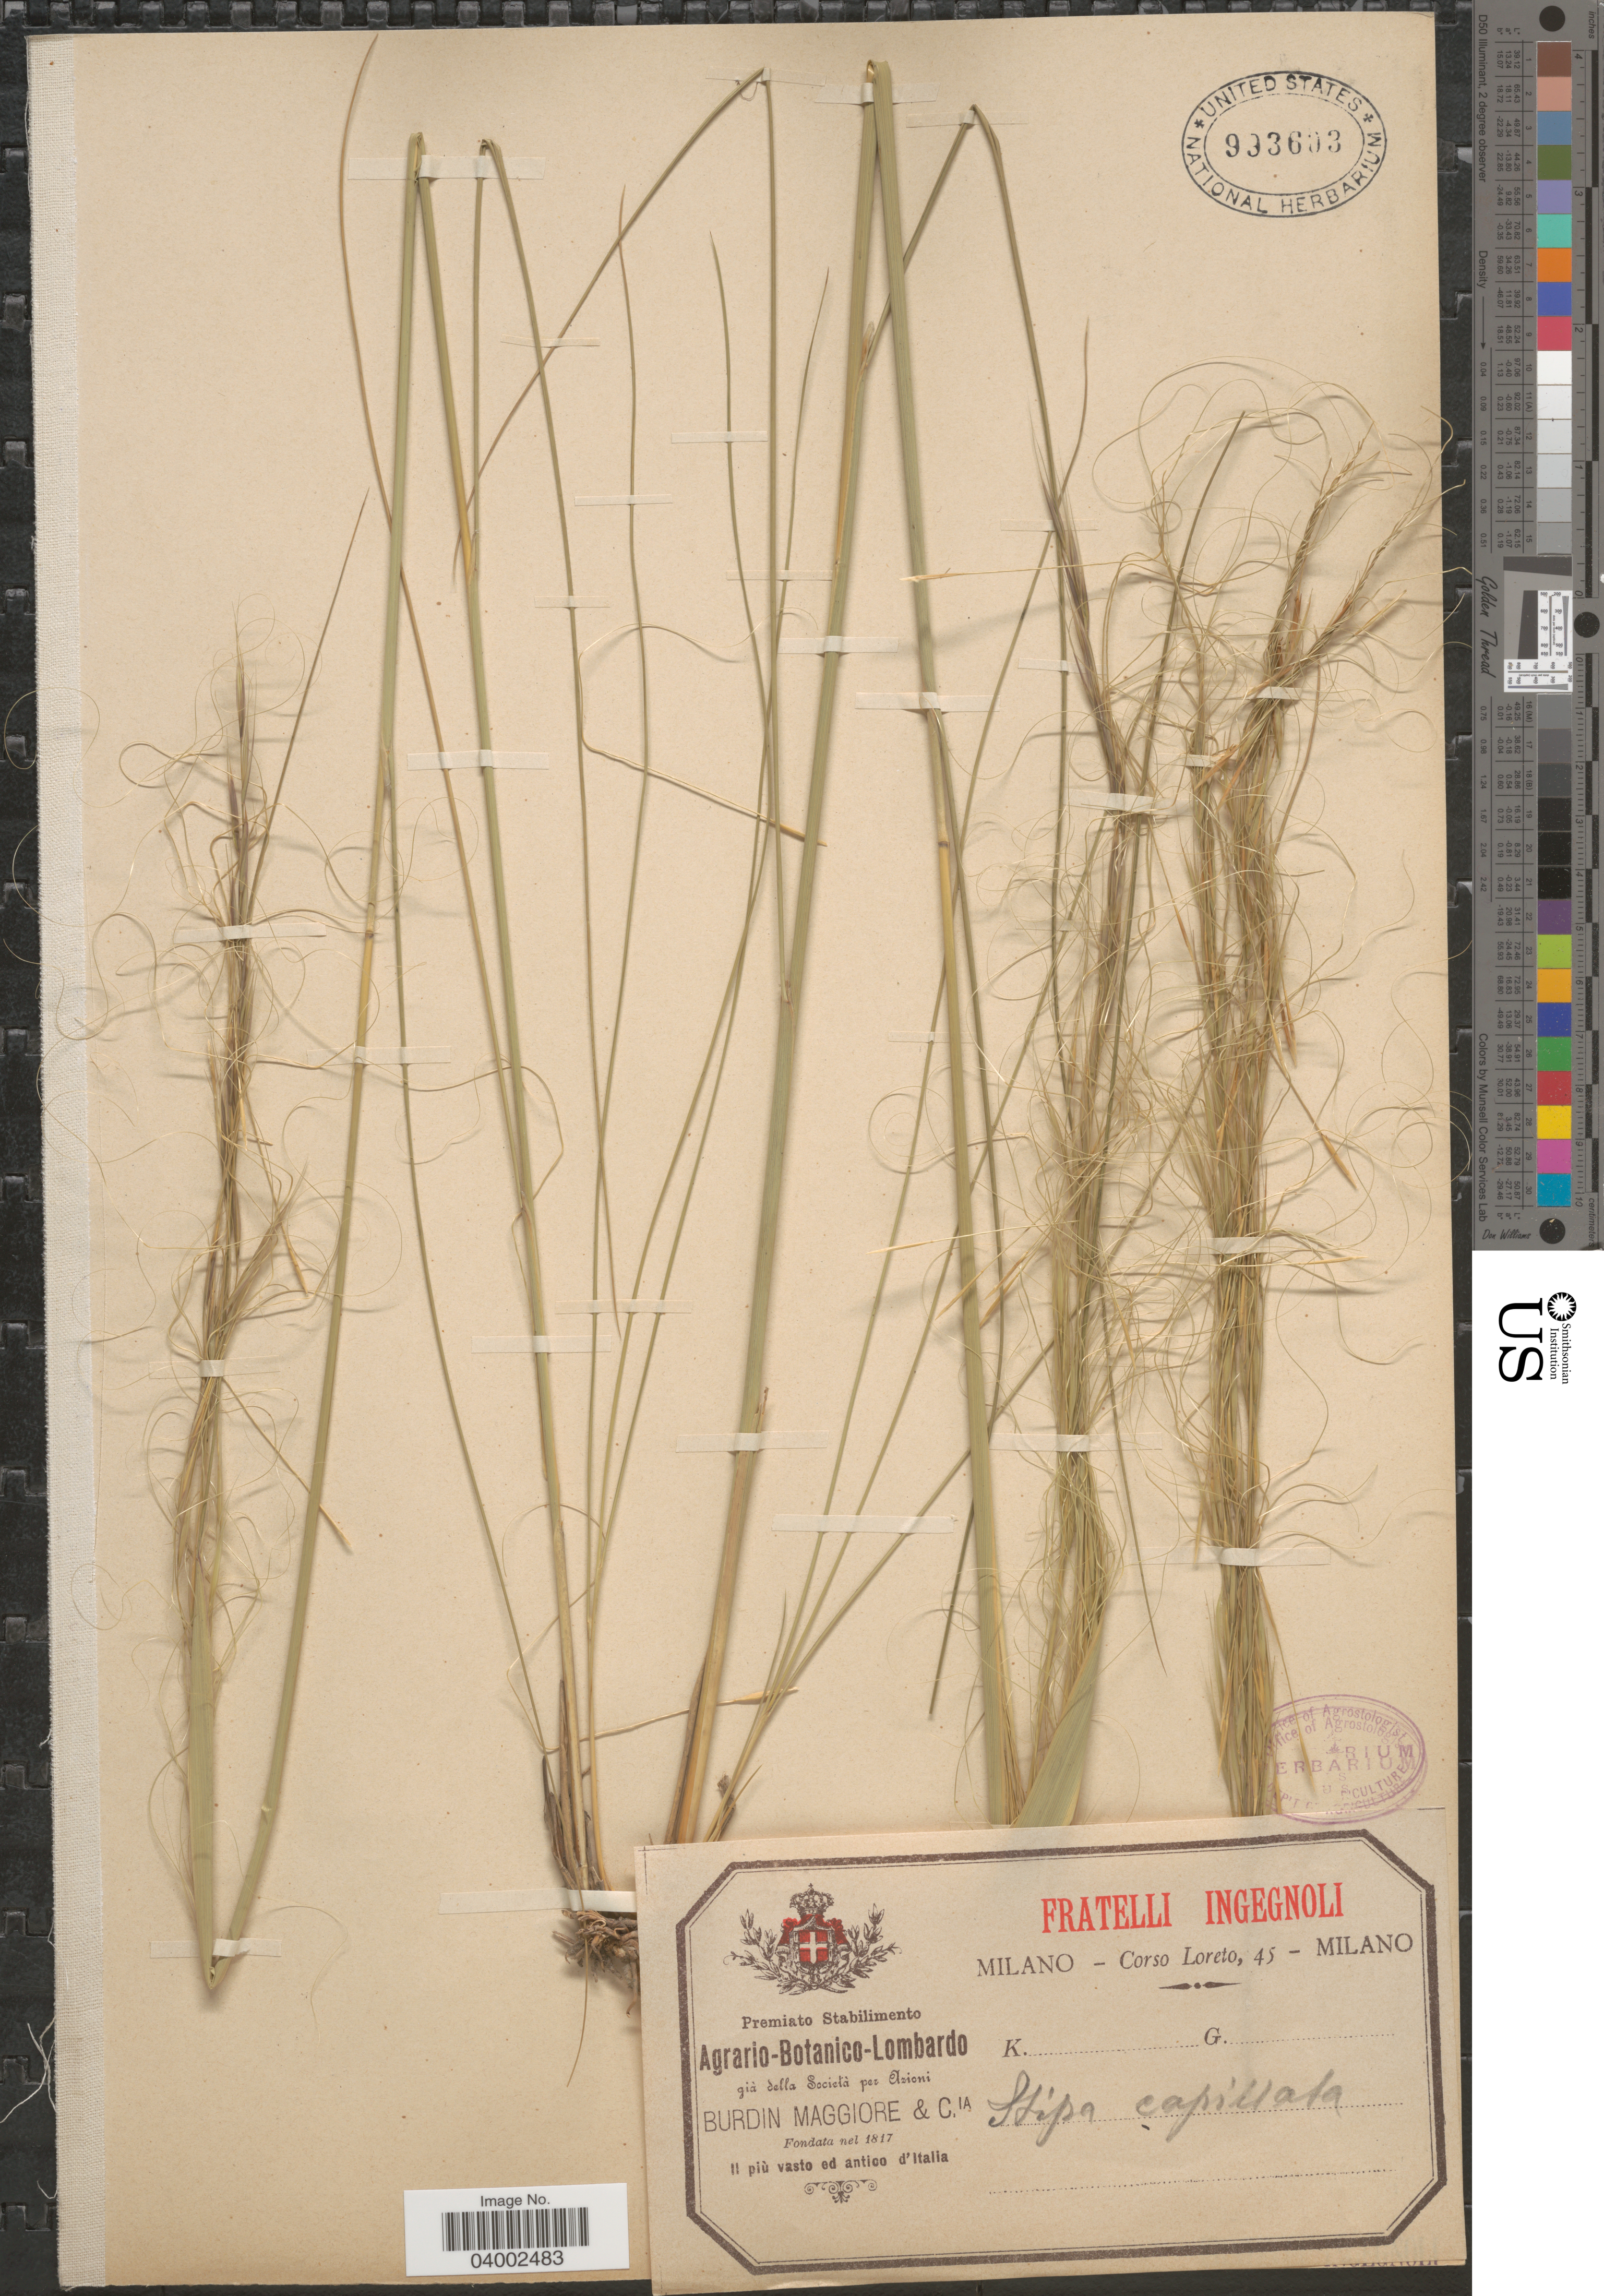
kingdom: Plantae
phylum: Tracheophyta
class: Liliopsida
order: Poales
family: Poaceae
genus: Stipa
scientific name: Stipa capillata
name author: L.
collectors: Loreto, C.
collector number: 45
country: Italy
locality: Milano.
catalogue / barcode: US 993603